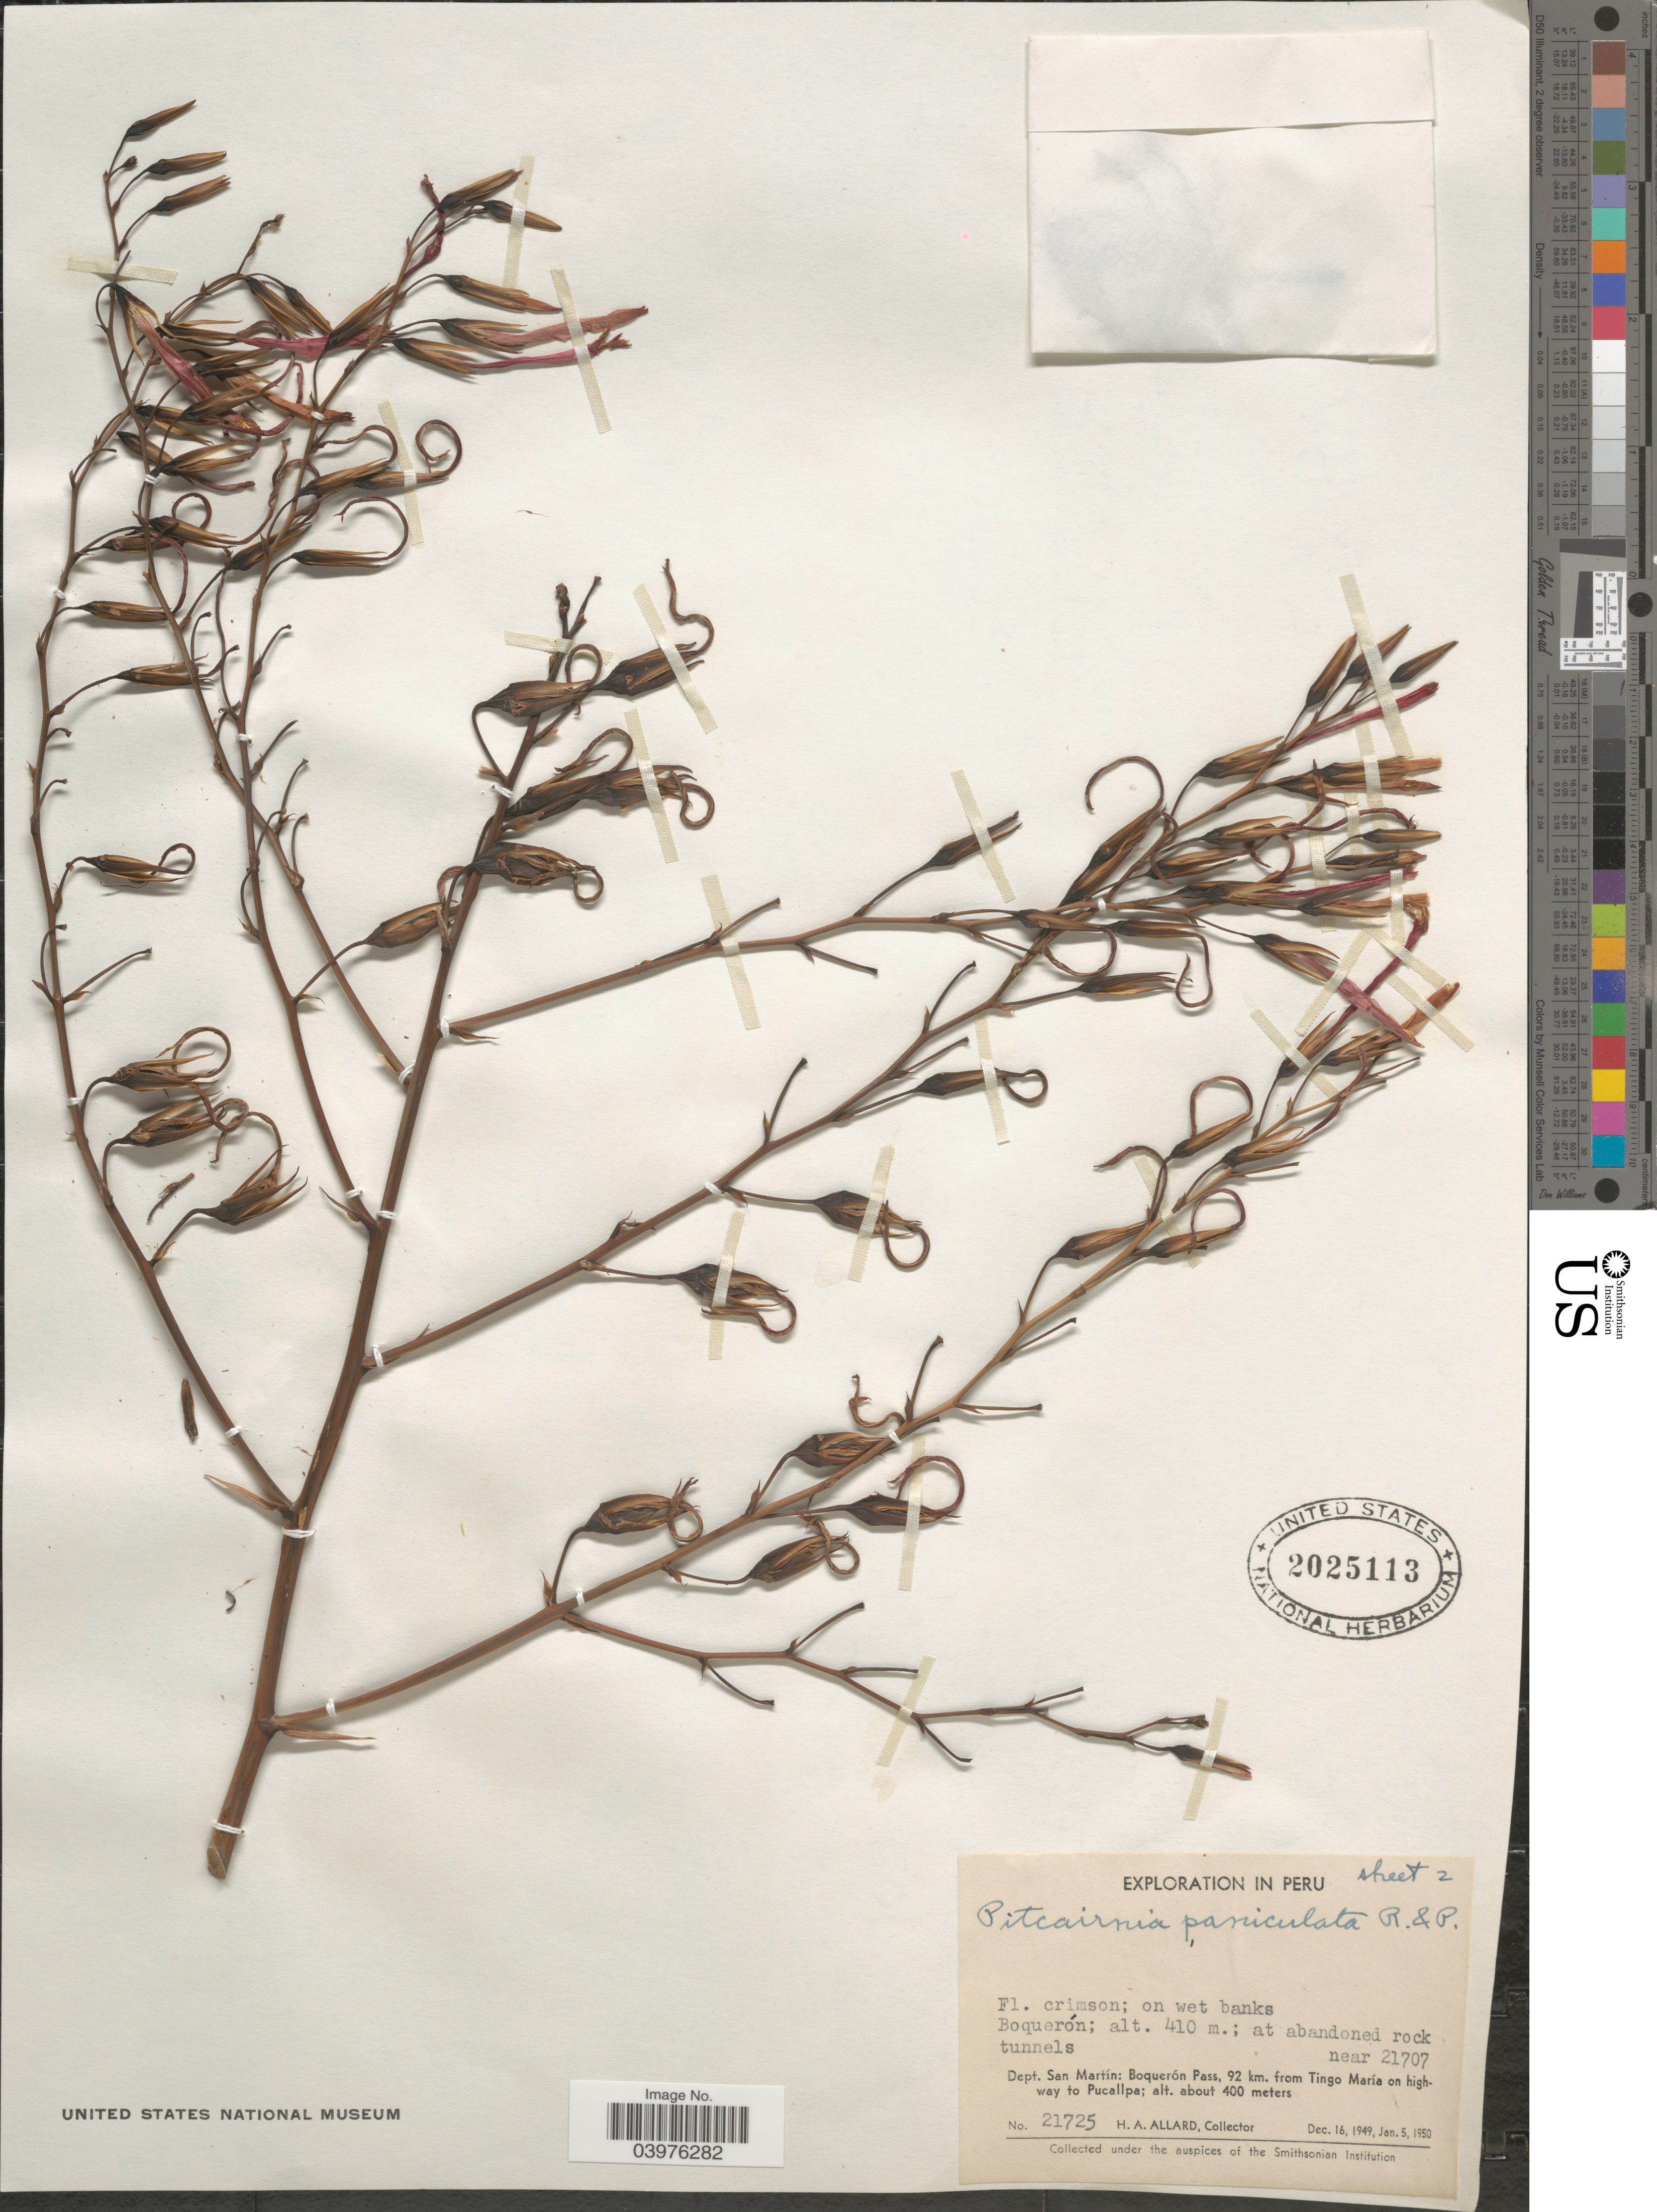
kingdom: Plantae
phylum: Tracheophyta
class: Liliopsida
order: Poales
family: Bromeliaceae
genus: Pitcairnia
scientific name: Pitcairnia paniculata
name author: (Ruiz & Pav.) Ruiz & Pav.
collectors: H. A. Allard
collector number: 21725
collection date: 1949-12-16/1950-01-05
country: Peru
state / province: San Martín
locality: Boquerón; at abandoned rock tunnels near 21707. Dept. San Martín: Boquerón Pass, 92 km. from Tingo María on highway to Pucallpa.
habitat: at abandoned rock tunnels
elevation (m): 410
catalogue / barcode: US 2025113